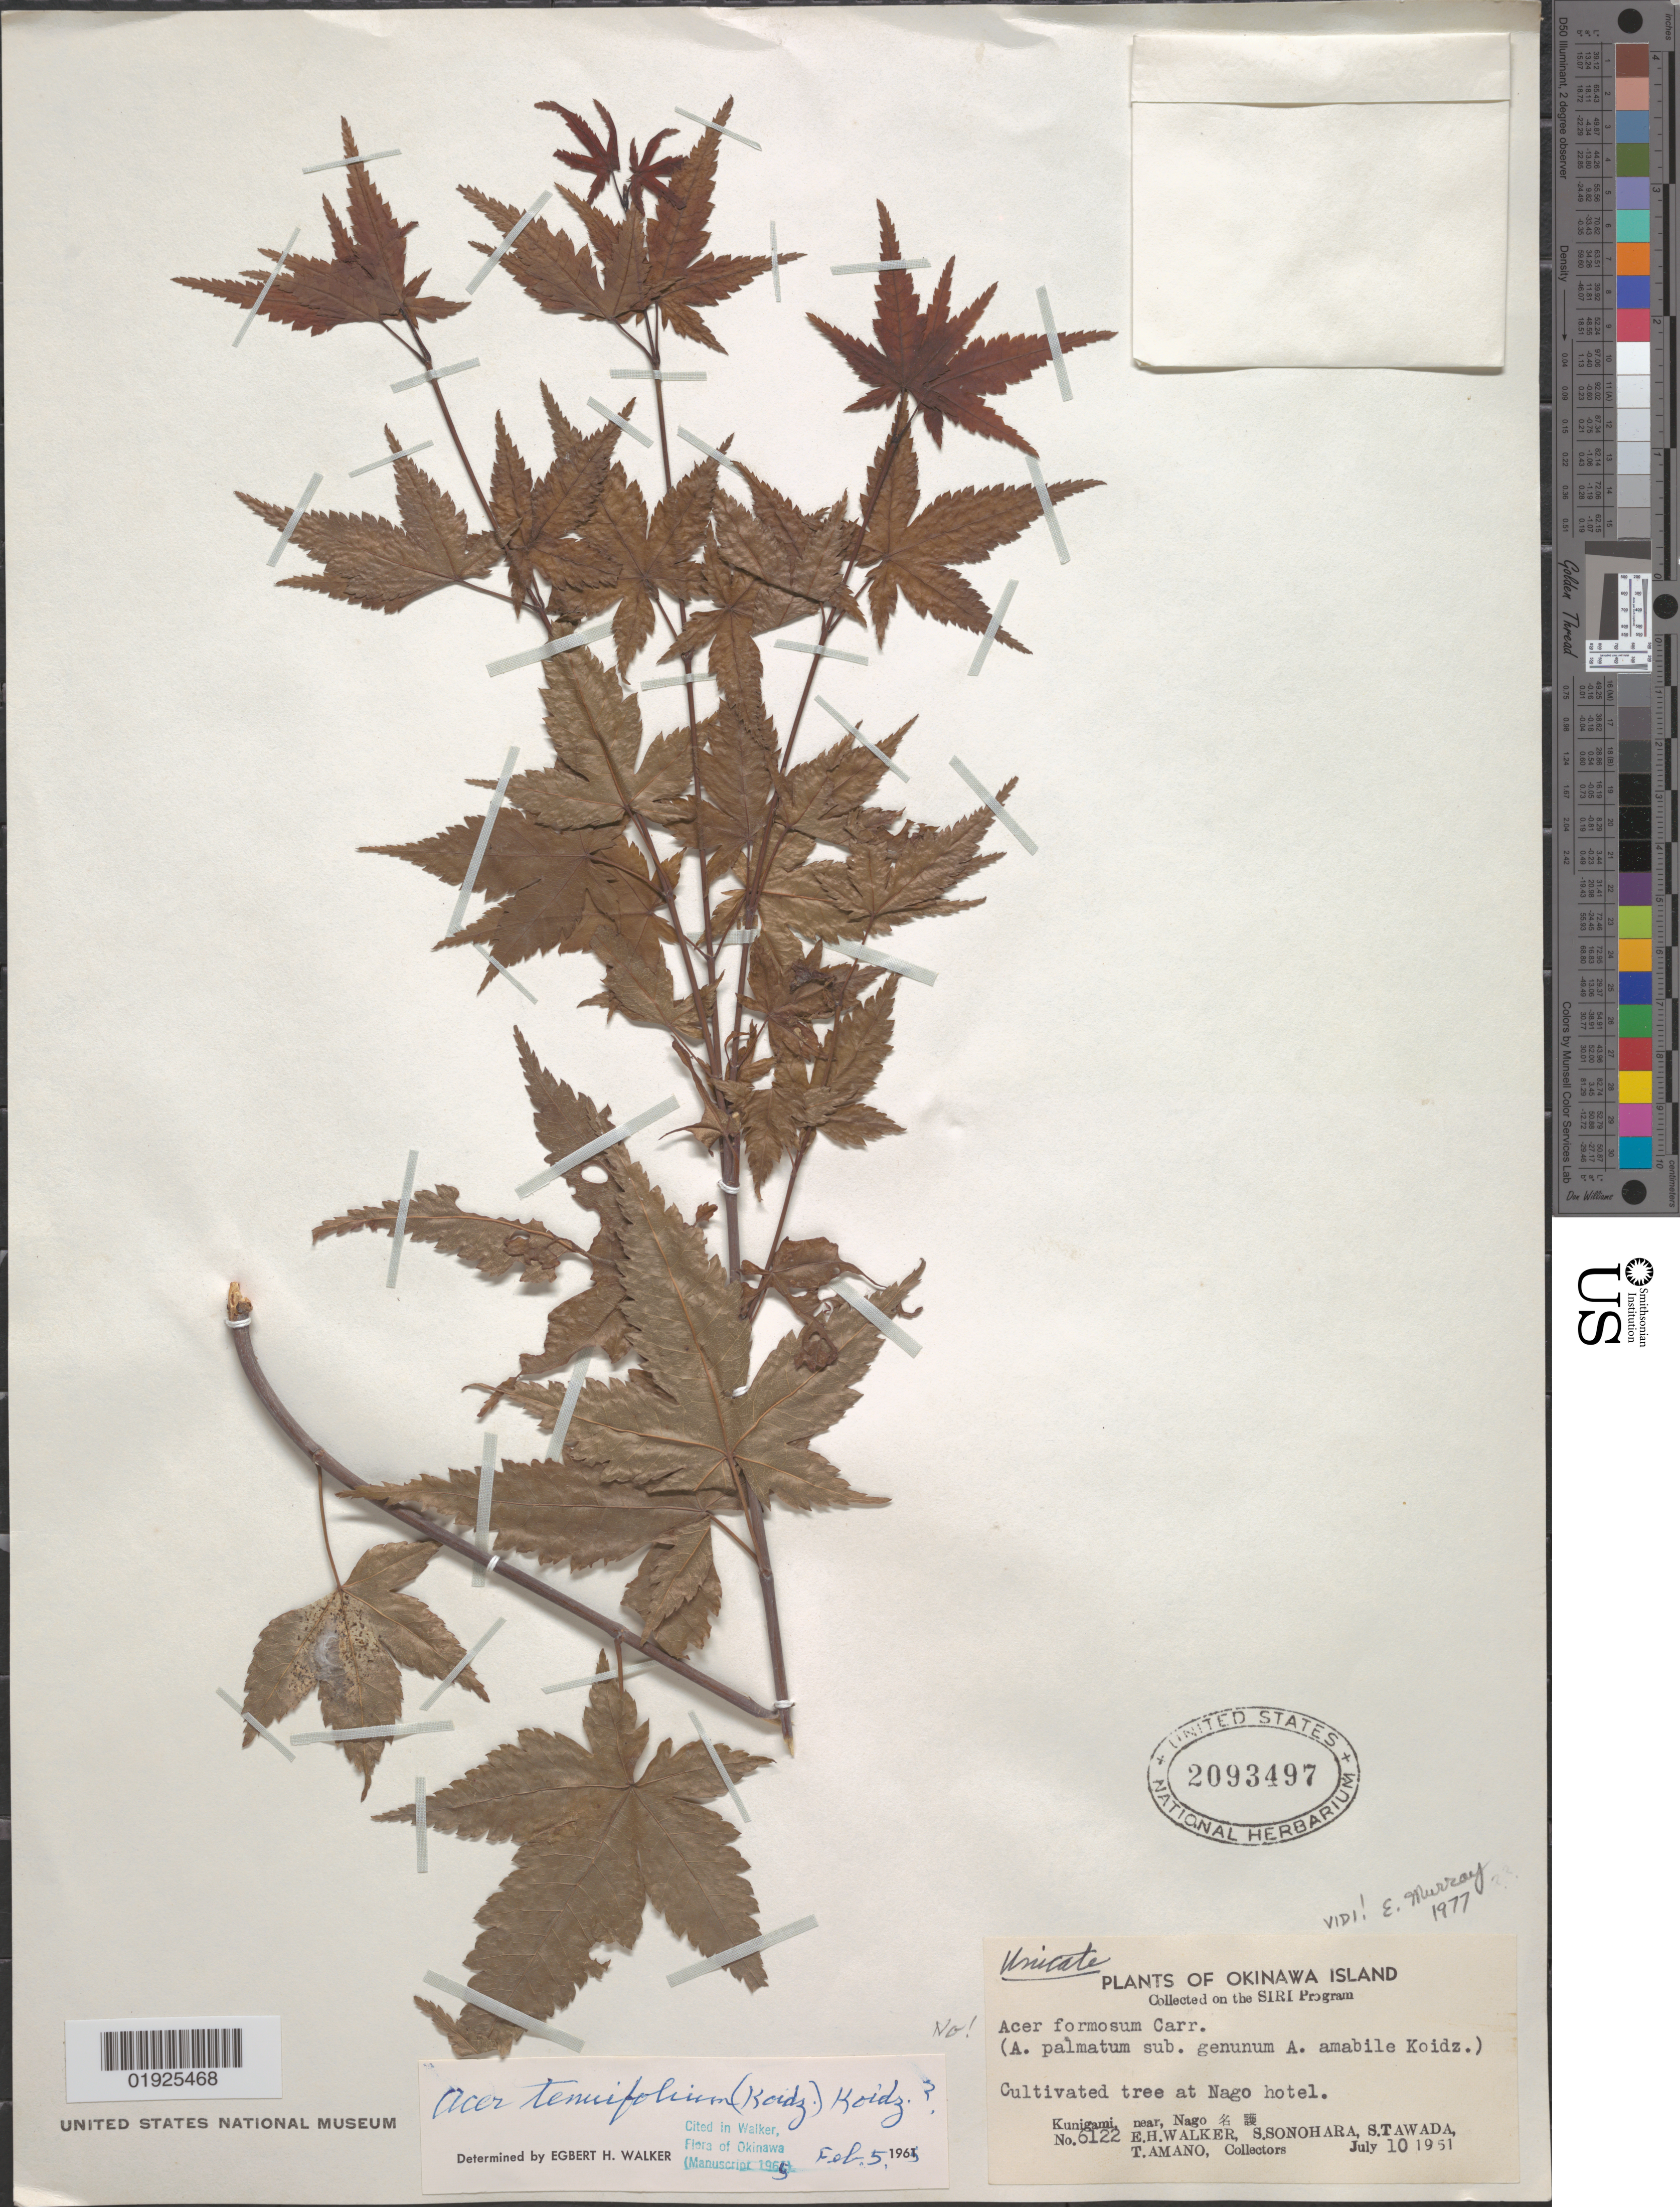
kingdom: Plantae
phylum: Tracheophyta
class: Magnoliopsida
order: Sapindales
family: Sapindaceae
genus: Acer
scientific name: Acer tenuifolium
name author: (Koidz.) Koidz.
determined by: Murray, Edward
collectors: E. H. Walker, S. Sonohara, S. Tawada & T. Amano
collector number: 6122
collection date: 1951-07-10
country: Japan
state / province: Okinawa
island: Okinawa I.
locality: Kunigami, near, Nago. Nago Hotel grounds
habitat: Cultivated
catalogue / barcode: US 2093497